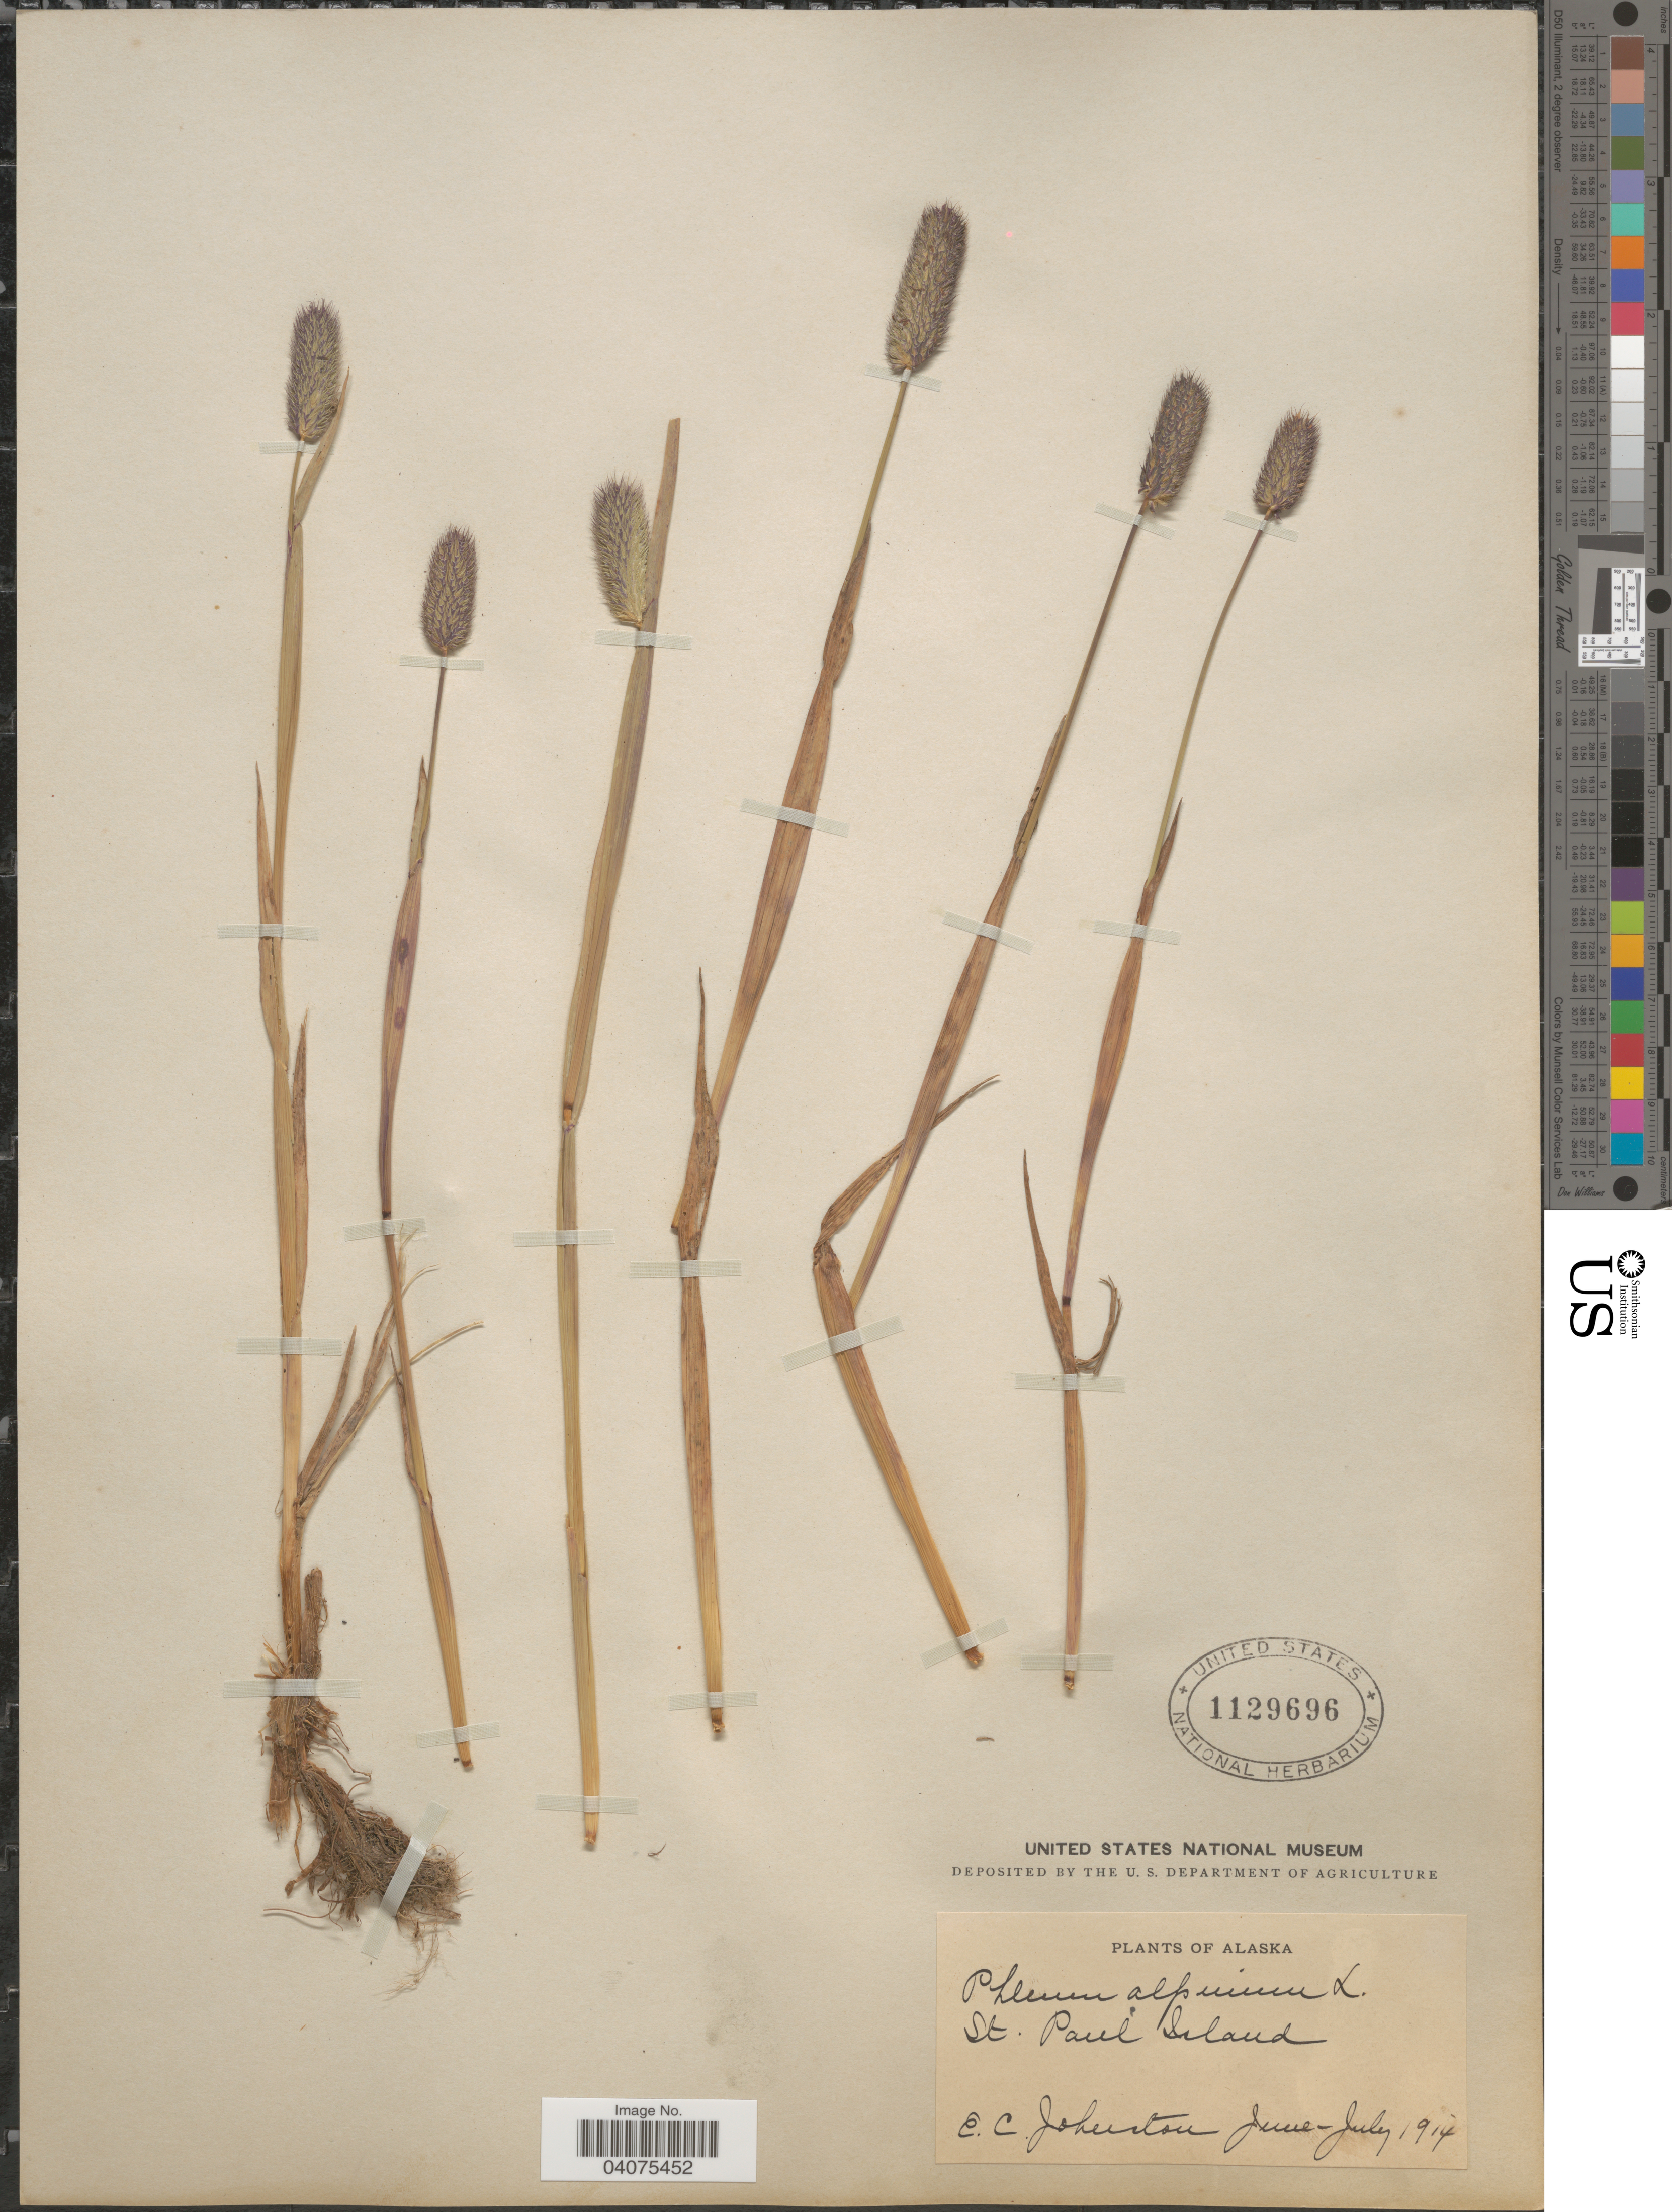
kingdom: Plantae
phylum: Tracheophyta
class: Liliopsida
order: Poales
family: Poaceae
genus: Phleum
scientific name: Phleum alpinum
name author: L.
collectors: E. C. Johnston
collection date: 1914-06/1914-07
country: United States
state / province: Alaska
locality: St. Paul Island.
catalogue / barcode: US 1129696